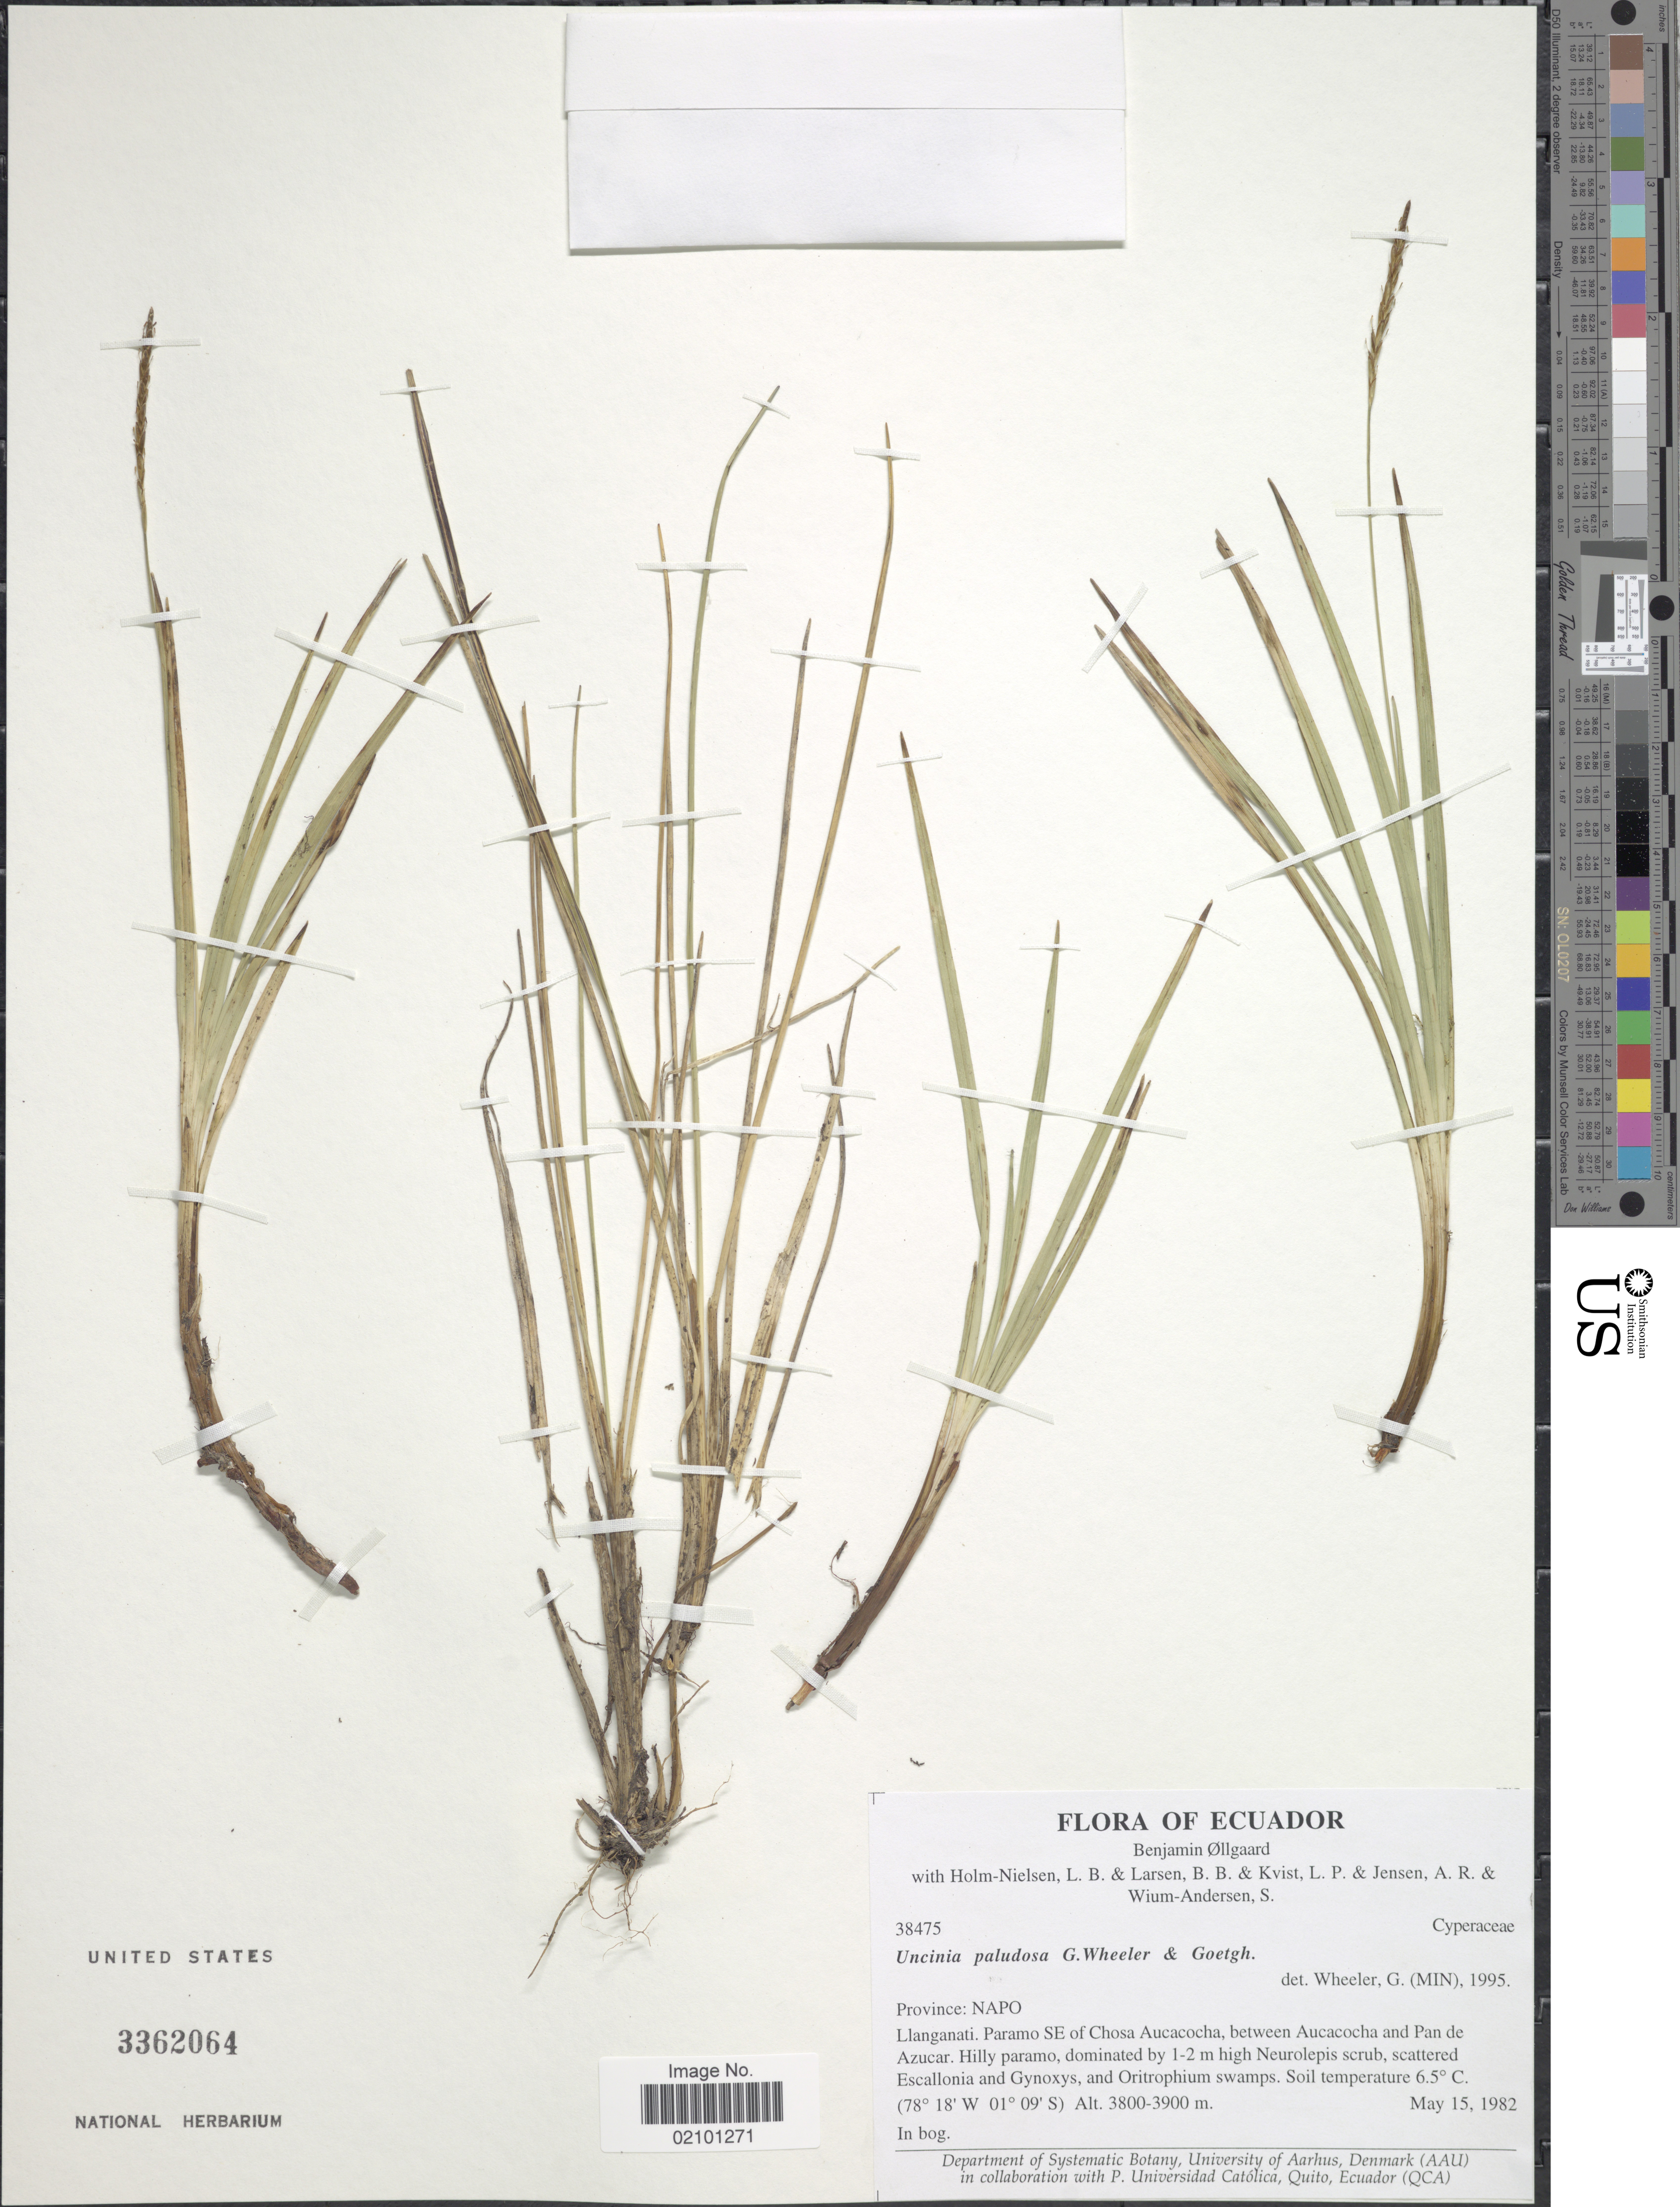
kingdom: Plantae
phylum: Tracheophyta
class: Liliopsida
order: Poales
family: Cyperaceae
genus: Carex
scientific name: Carex laegaardii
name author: J.R. Starr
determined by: Strong, Mark T., (BOT), Smithsonian Institution - National Museum of Natural History (UNITED STATES)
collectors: B. Øllgaard, L. B. Holm-Nielsen, B. Larsen, L. P. Kvist & et al.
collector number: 38475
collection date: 1982-05-15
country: Ecuador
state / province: Napo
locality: Province: Napo. Llanganati. Paramo SE of Chosa Aucacocha, between Aucacocha and Pan de Azucar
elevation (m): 3800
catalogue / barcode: US 3362064